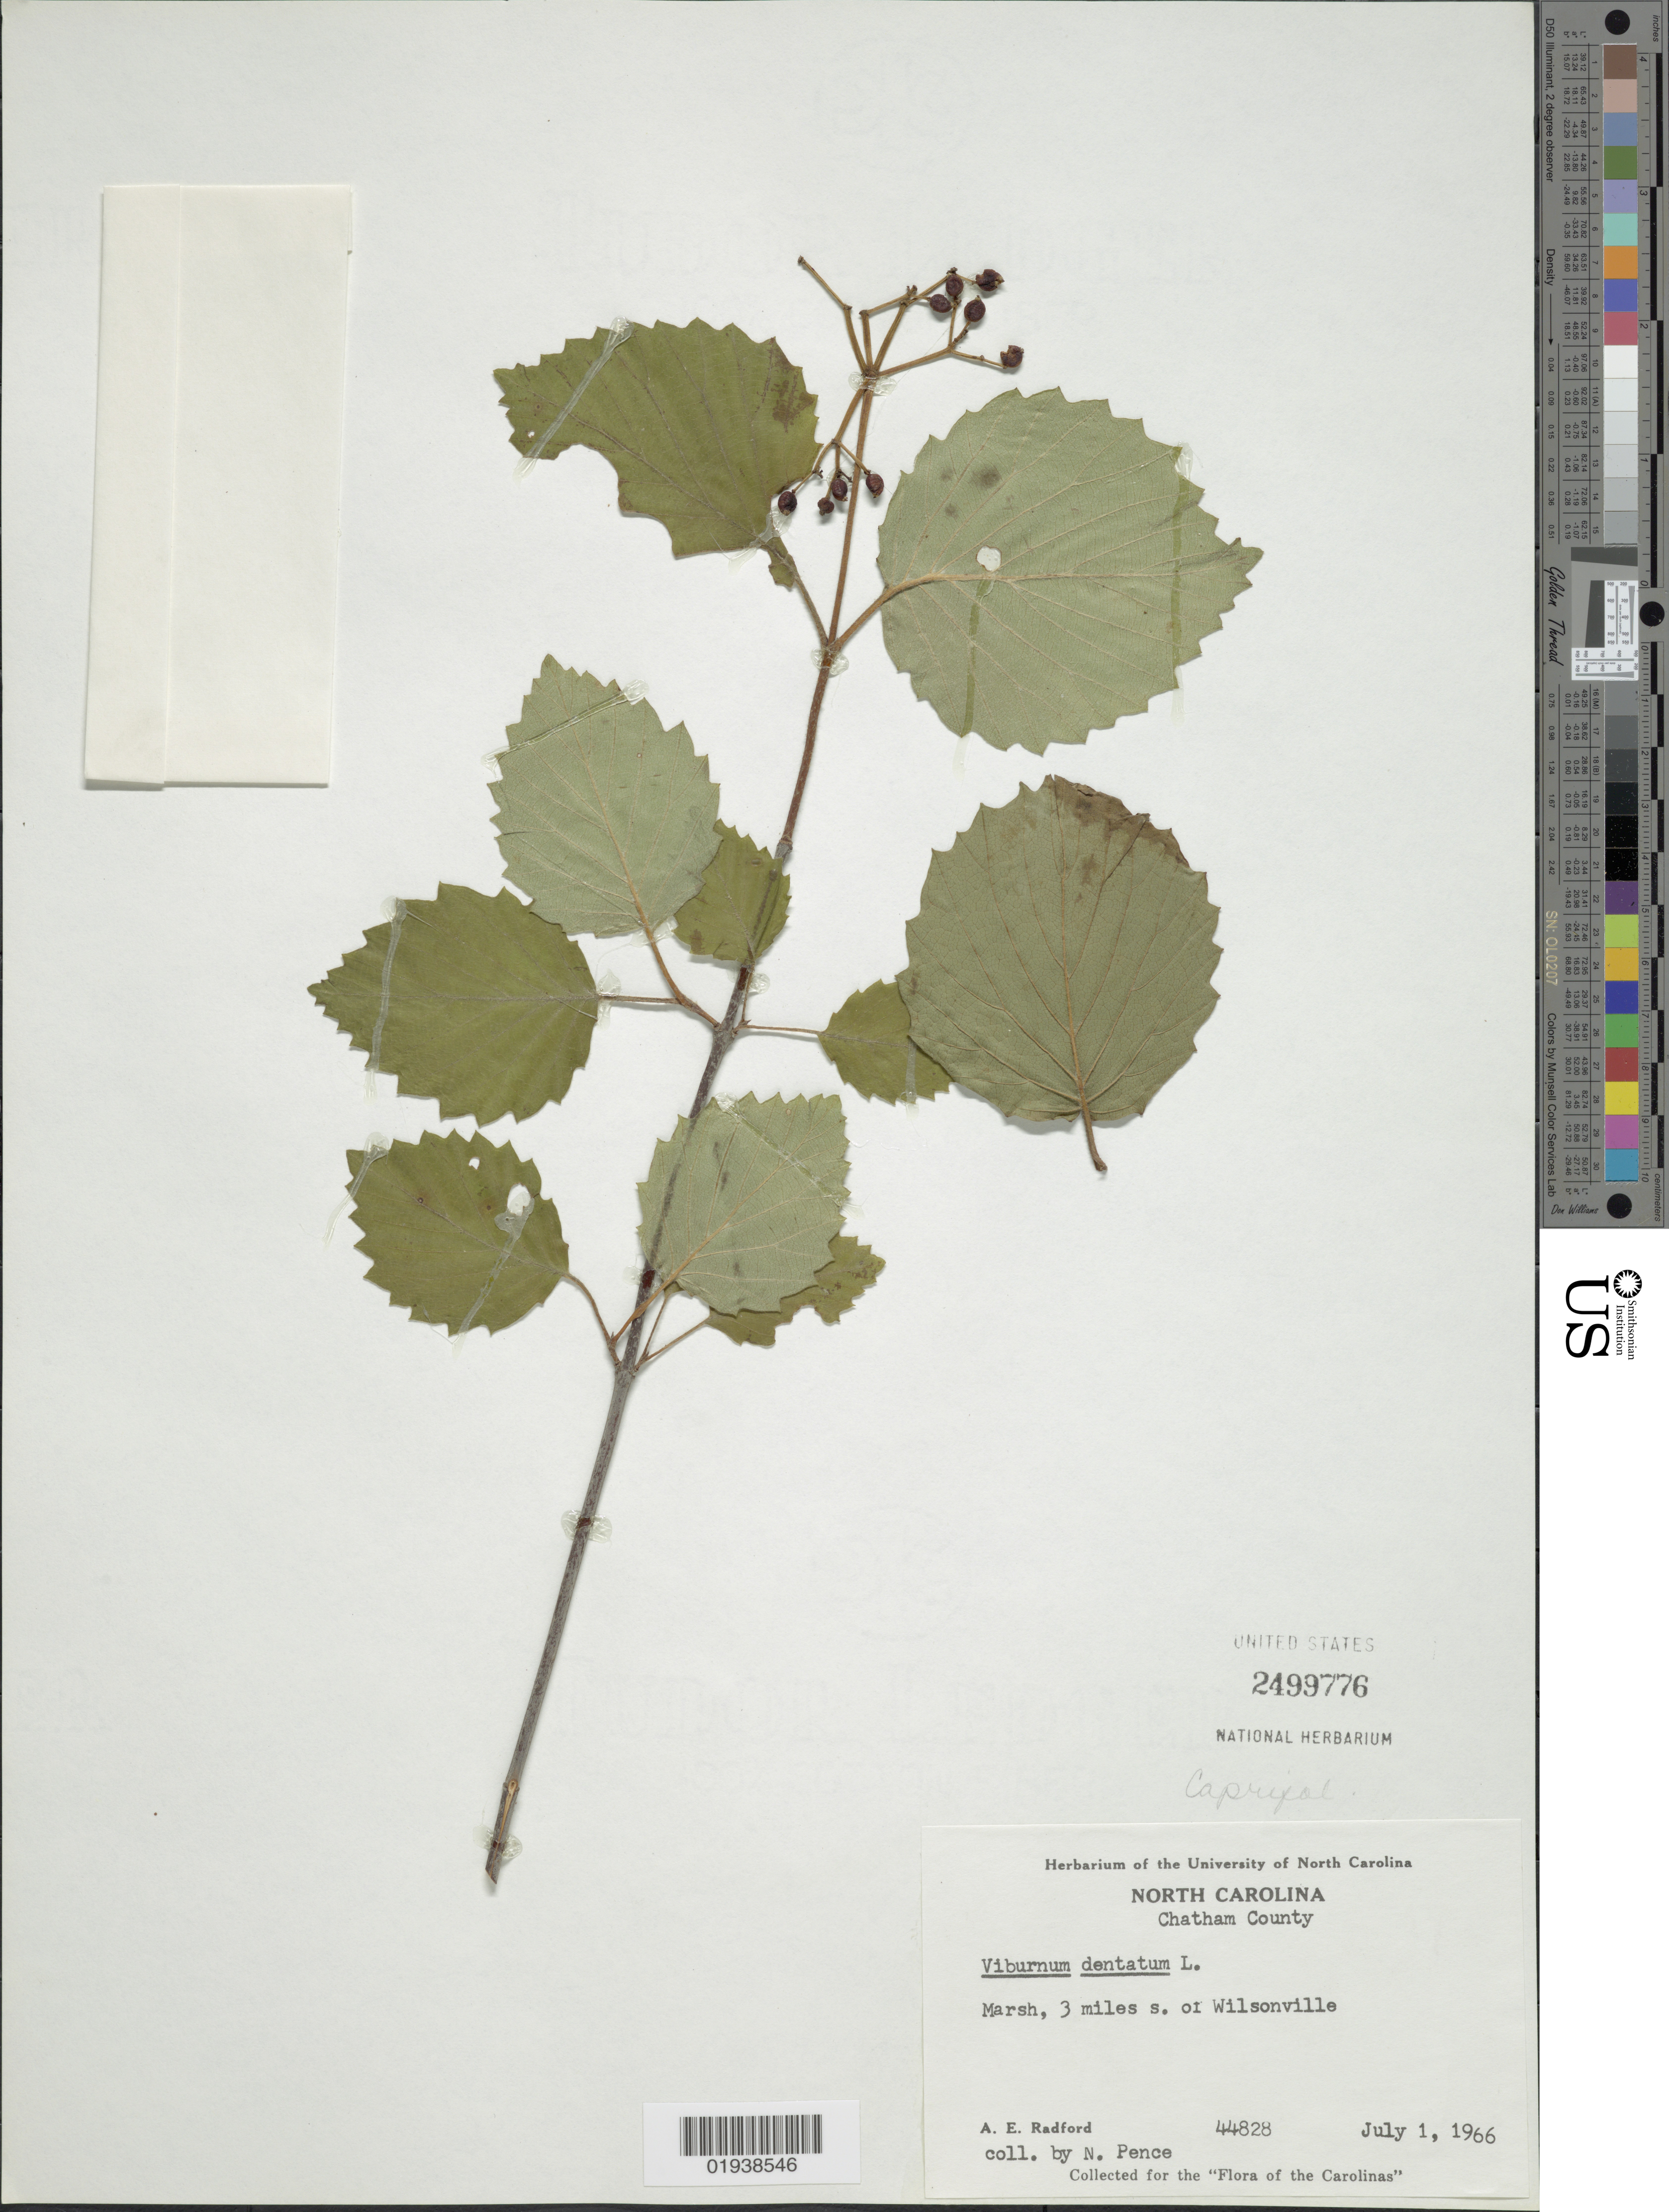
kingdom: Plantae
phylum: Tracheophyta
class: Magnoliopsida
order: Dipsacales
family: Viburnaceae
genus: Viburnum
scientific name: Viburnum dentatum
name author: L.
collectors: N. Pence & A. E. Radford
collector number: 44828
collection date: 1966-07-01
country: United States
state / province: North Carolina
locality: Chatham County, Marsh, 3 miles s. of Wilsonville.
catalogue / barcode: US 2499776